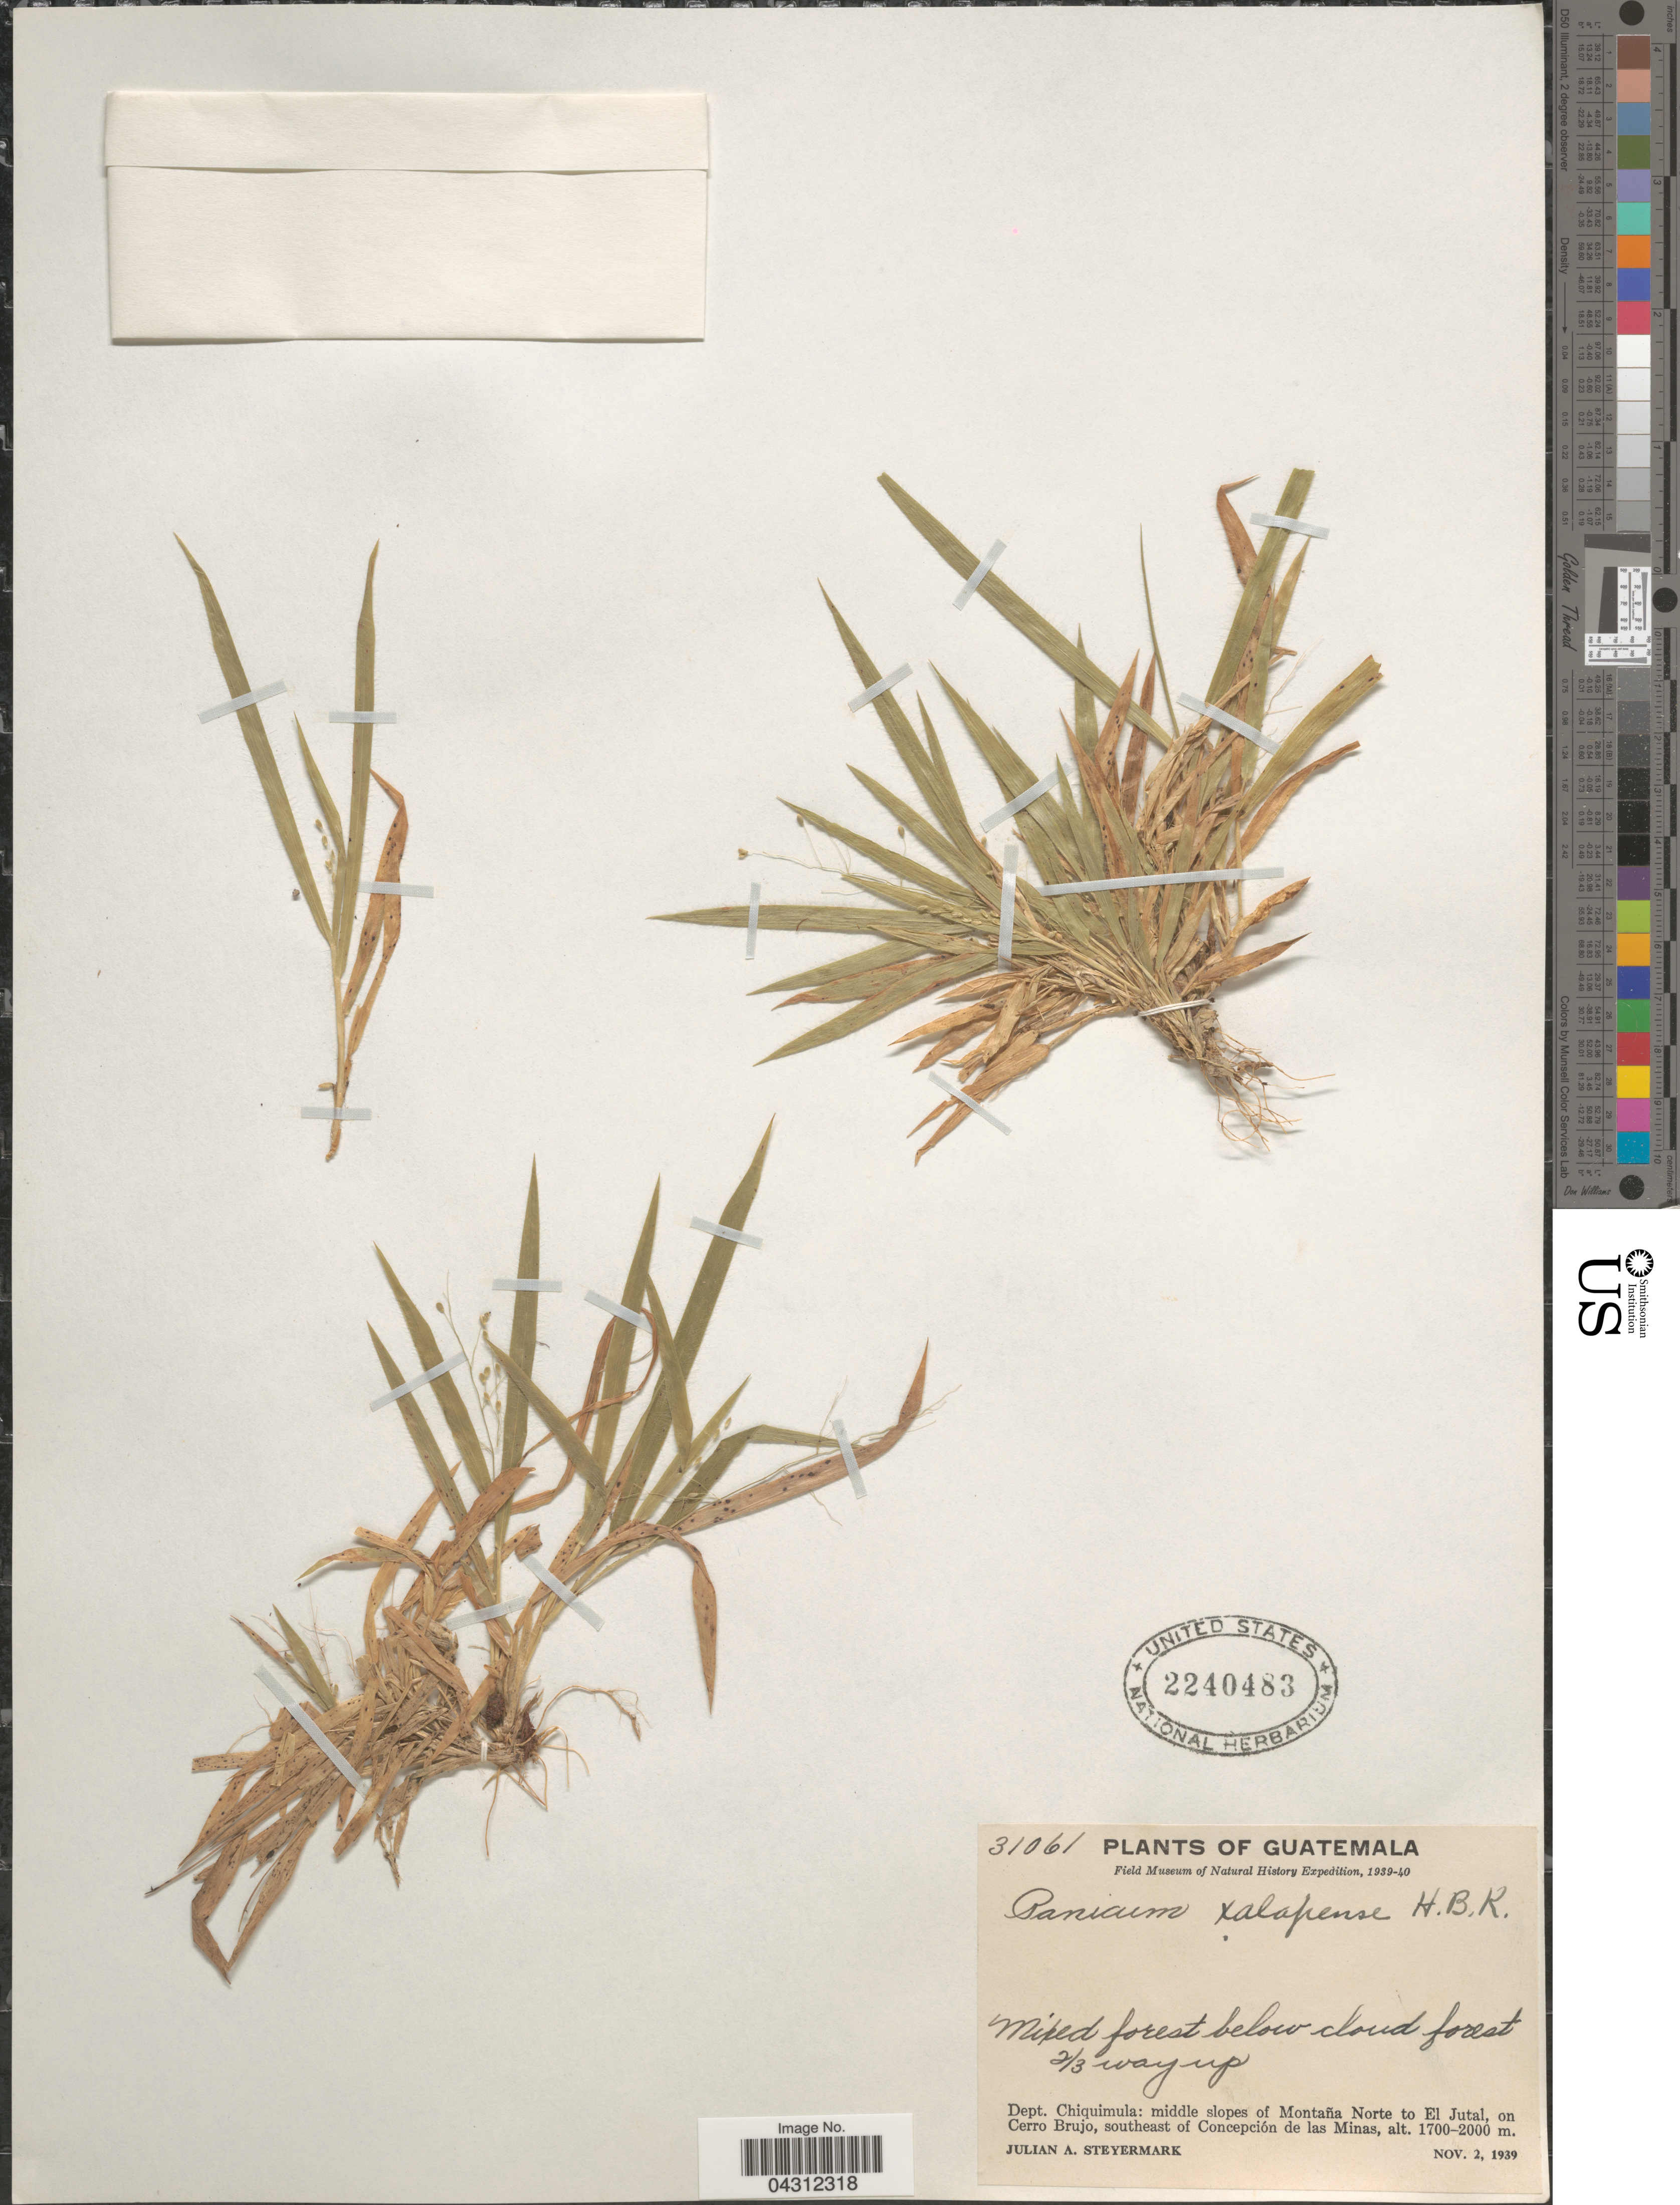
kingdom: Plantae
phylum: Tracheophyta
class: Liliopsida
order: Poales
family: Poaceae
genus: Dichanthelium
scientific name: Dichanthelium laxiflorum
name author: (Lam.) Gould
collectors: J. Steyermark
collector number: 31061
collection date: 1939-11-02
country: Guatemala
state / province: Chiquimula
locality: Field Museum of Natural History Expedition, 1939-40. Dept. Chiquimula: middle slope of Montaña Norte to El Jutal, on cerro Brujo, southeast of Concepción de las Minas.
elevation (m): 1700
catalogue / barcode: US 2240483